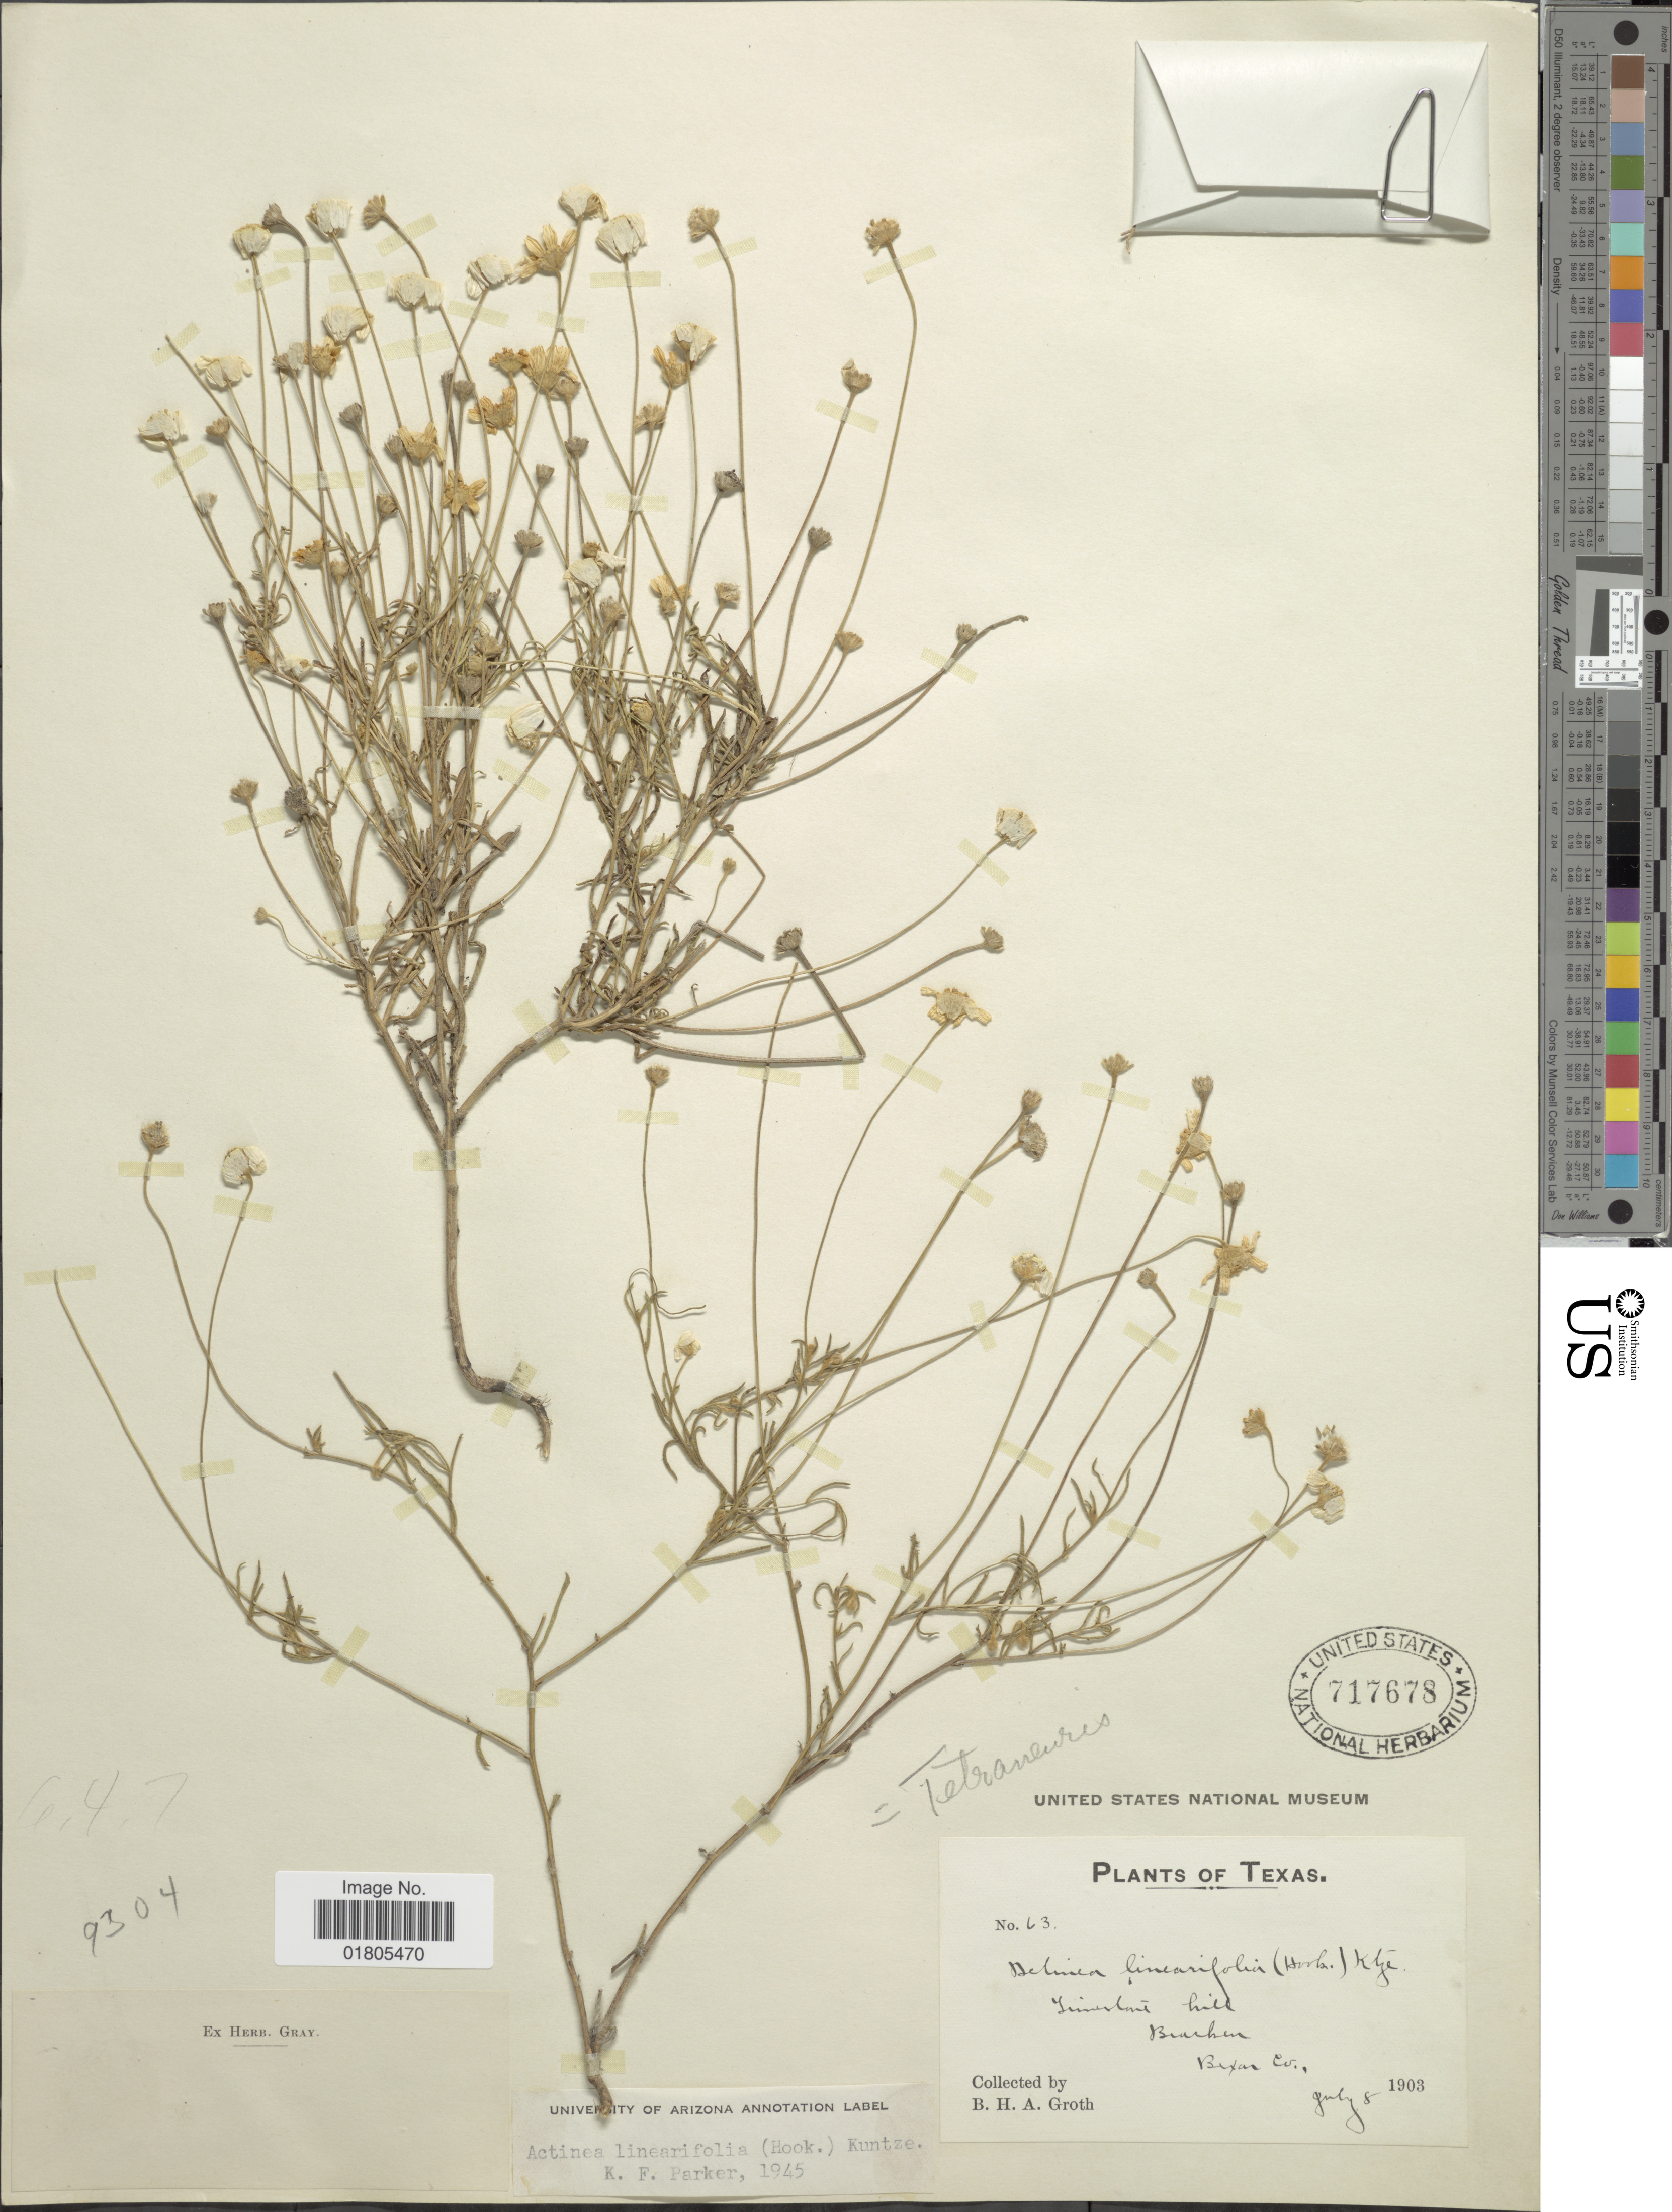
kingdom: Plantae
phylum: Tracheophyta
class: Magnoliopsida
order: Asterales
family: Asteraceae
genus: Actinea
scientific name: Actinea linearifolia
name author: (Hook.) Kuntze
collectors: B. Groth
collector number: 63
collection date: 1903-07-08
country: United States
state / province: Texas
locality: Limestone hill. Bracken. Bexar Co.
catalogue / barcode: US 717678